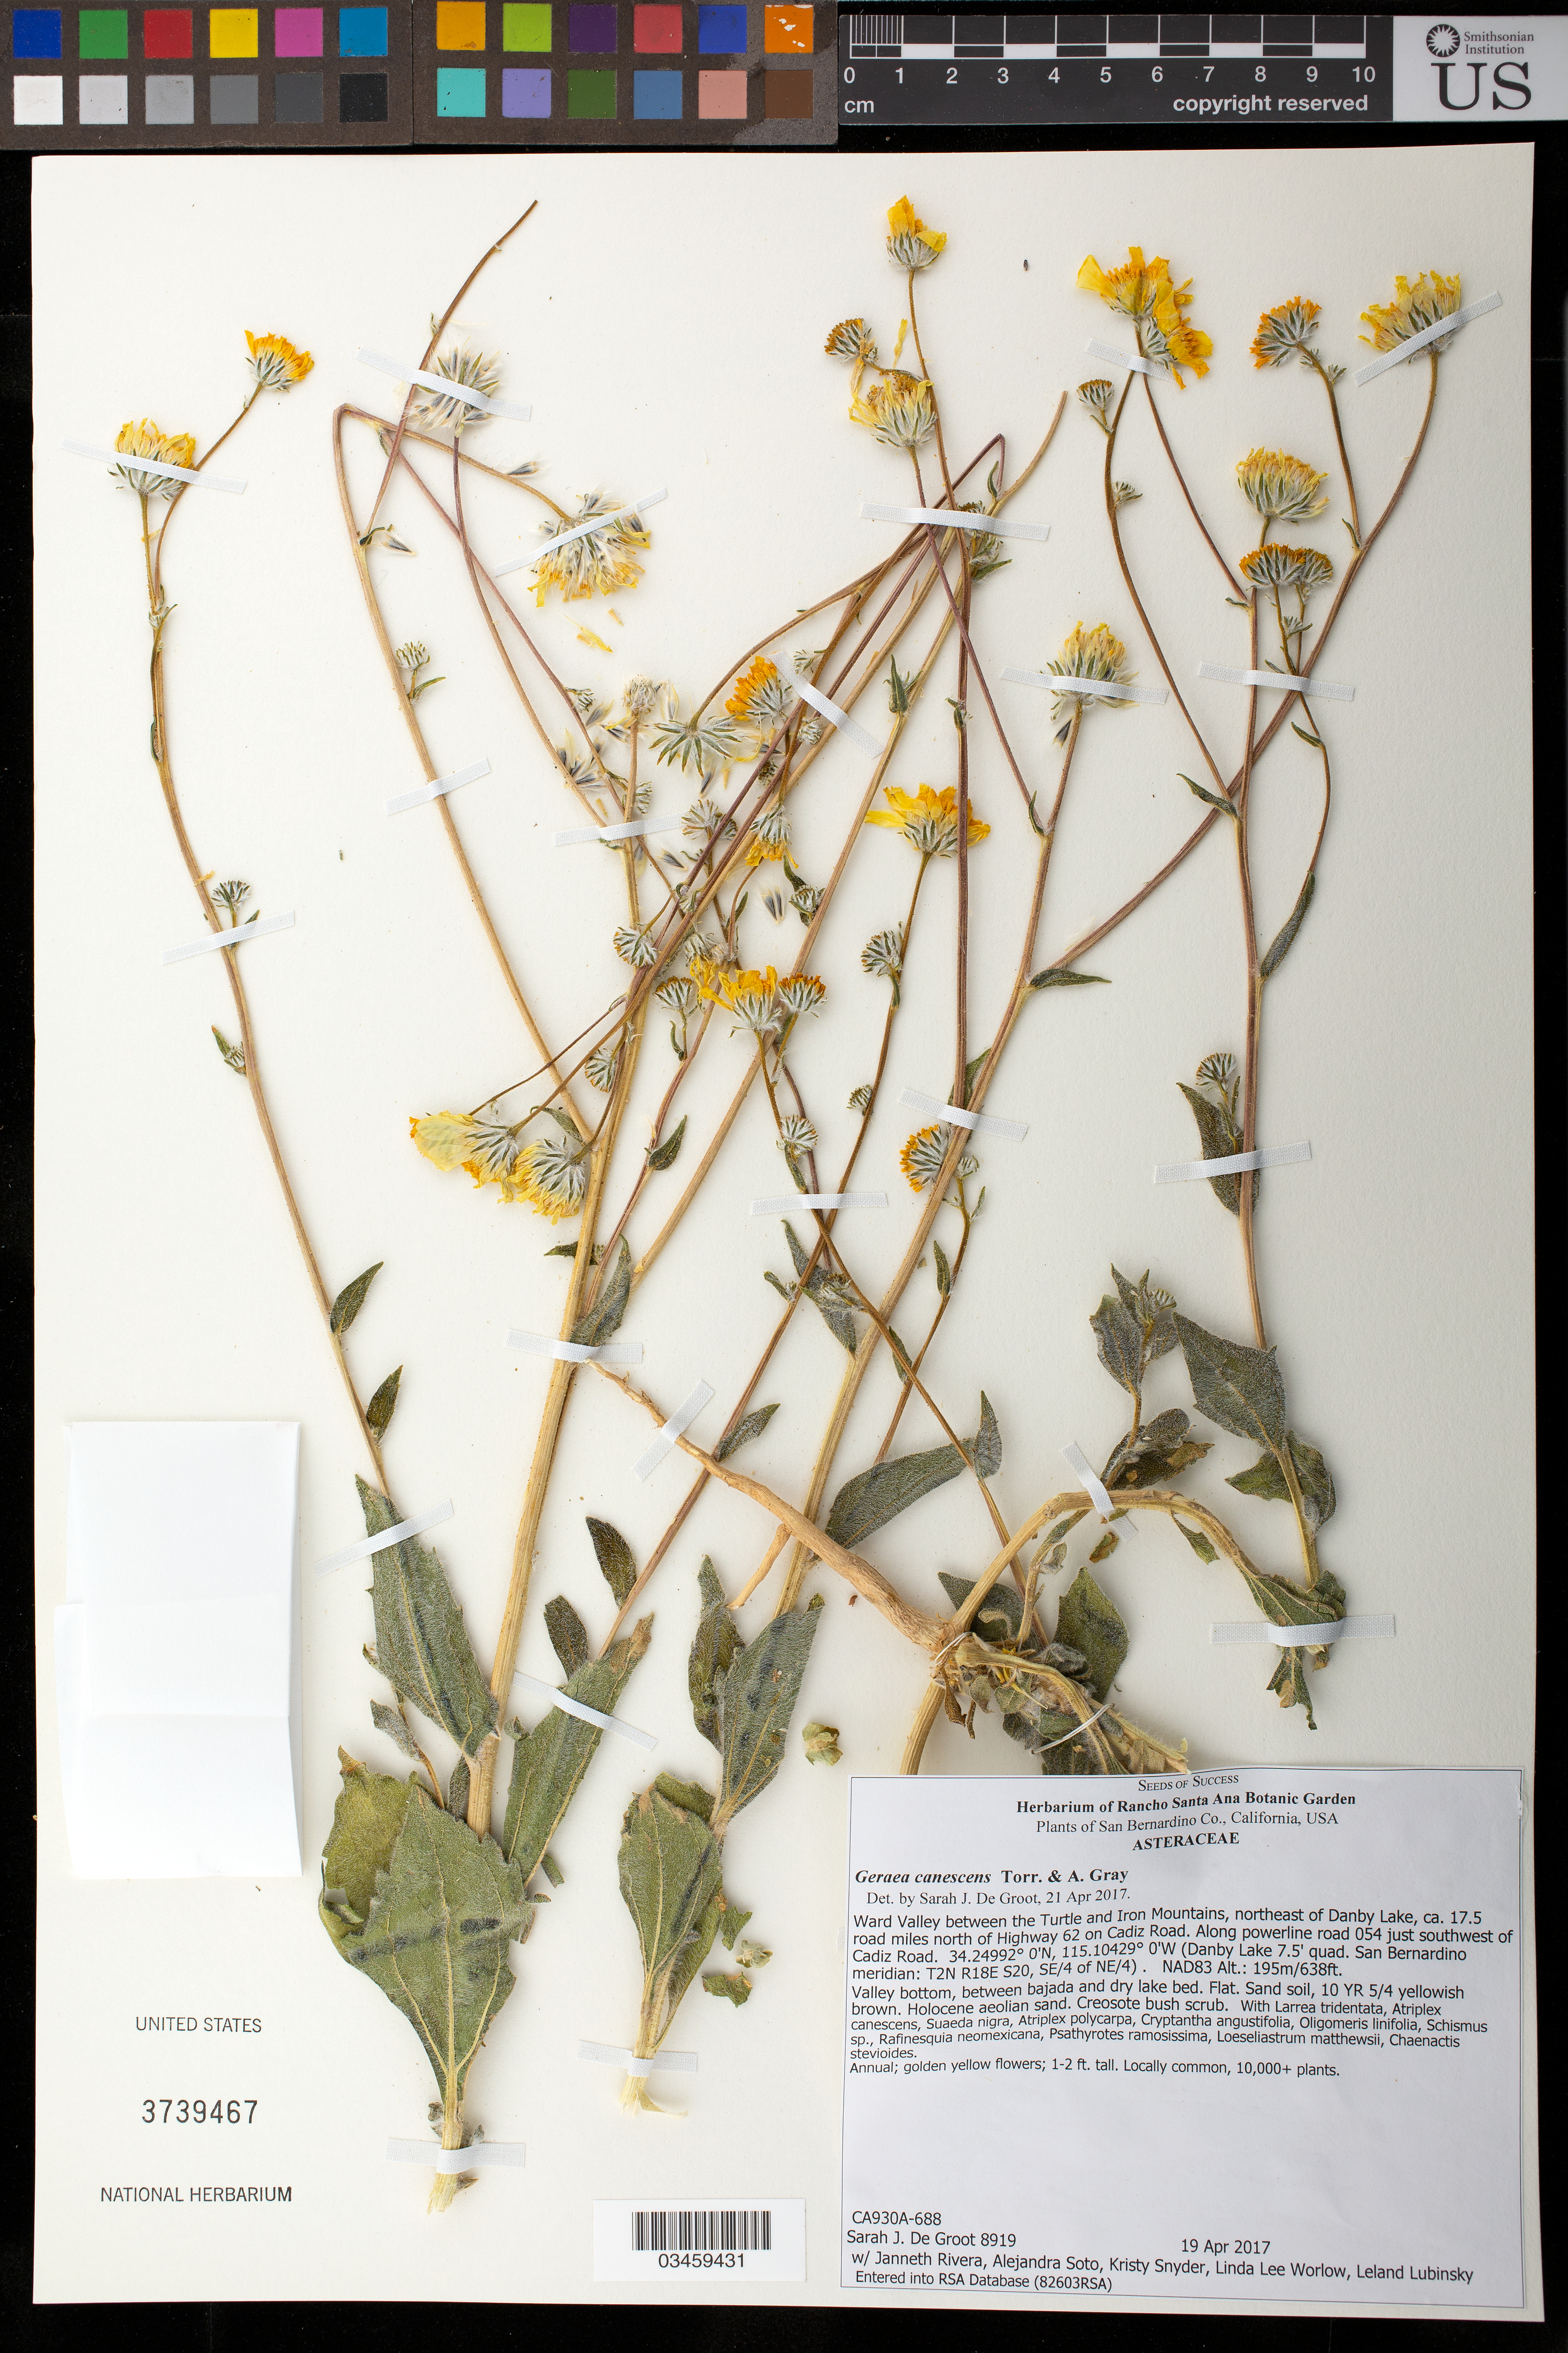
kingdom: Plantae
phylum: Tracheophyta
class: Magnoliopsida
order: Asterales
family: Asteraceae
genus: Geraea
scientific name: Geraea canescens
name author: Torr. & A. Gray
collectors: S. De Groot, J. Rivera, A. Soto, K. Snyder & L. Worlow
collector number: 8919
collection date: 2017-04-19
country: United States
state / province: California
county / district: San Bernardino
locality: Ward Valley between Turtle and Iron Mts, NE of Danby Lake, 17.5 road mi N of Hwy 62 on Cadiz Rd, along powerline road 054 just SW of meridian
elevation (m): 195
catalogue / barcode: US 3739467